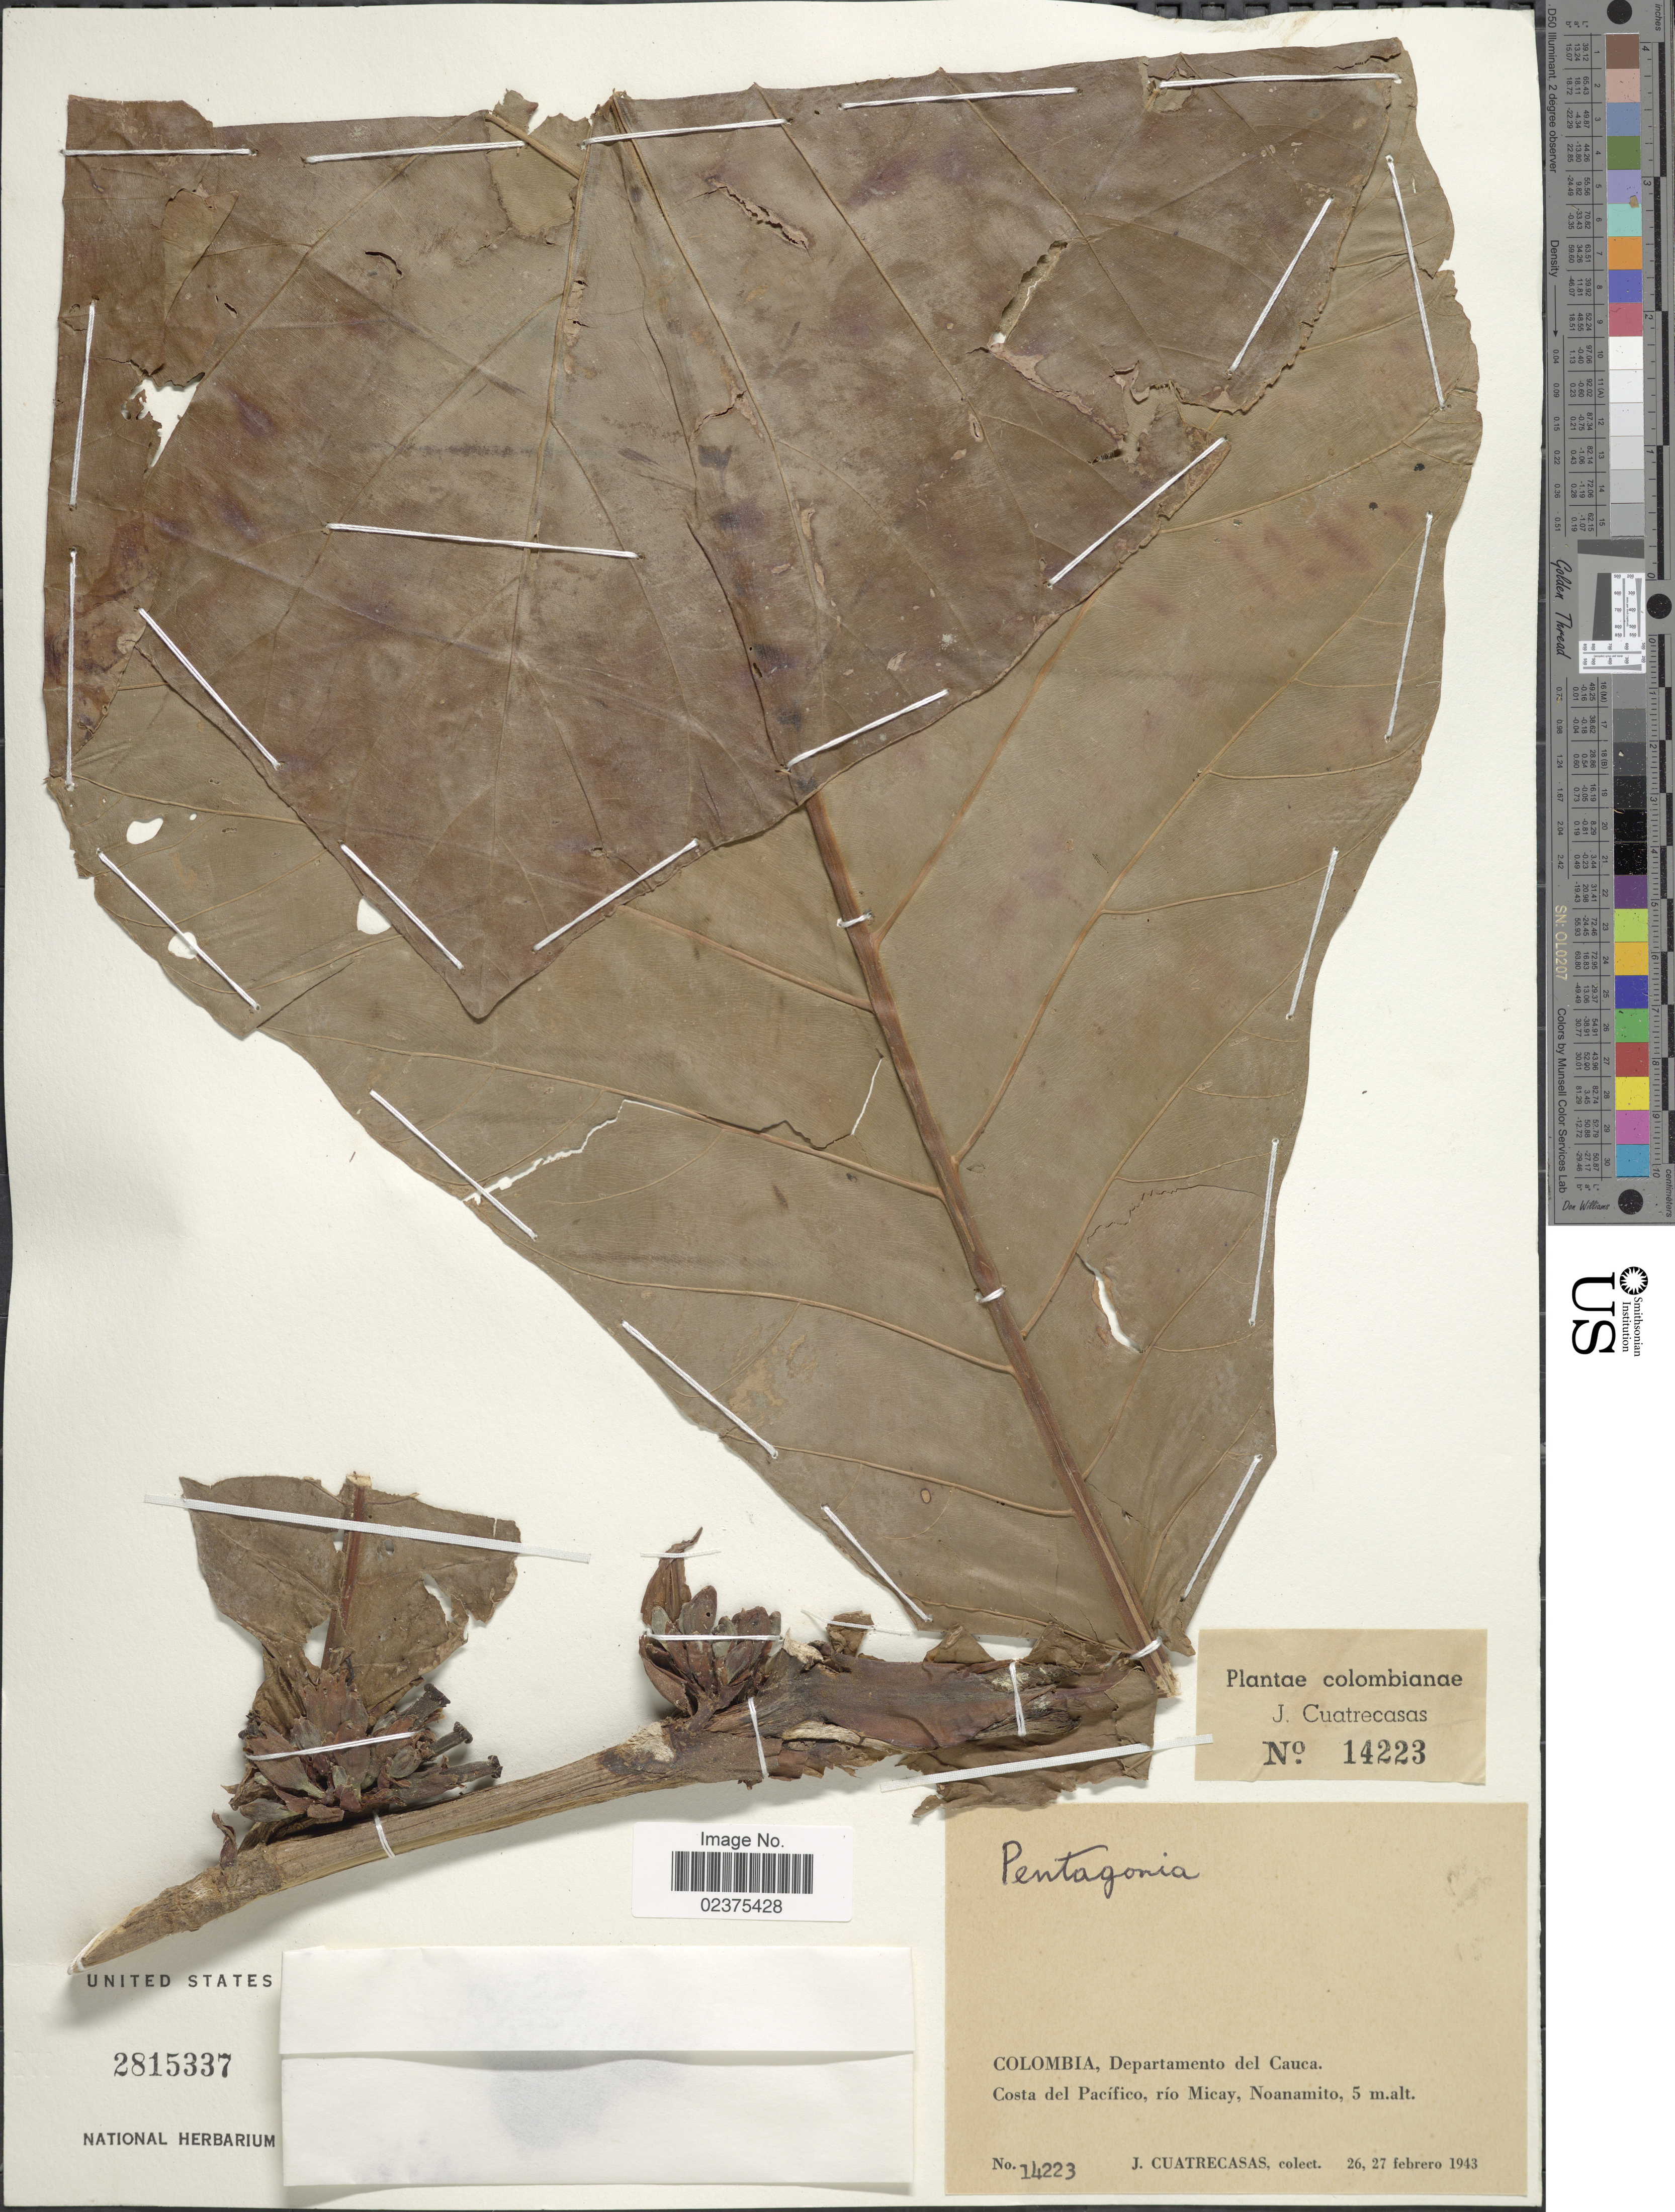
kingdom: Plantae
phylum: Tracheophyta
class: Magnoliopsida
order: Gentianales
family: Rubiaceae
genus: Pentagonia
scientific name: Pentagonia sp.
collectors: J. Cuatrecasas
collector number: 14223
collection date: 1943-02-26/1943-02-27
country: Colombia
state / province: Cauca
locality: Colombia, Departamento del Cauca, Costa del Pacifico, rio Micay, Noanamito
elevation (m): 5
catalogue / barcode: US 2815337